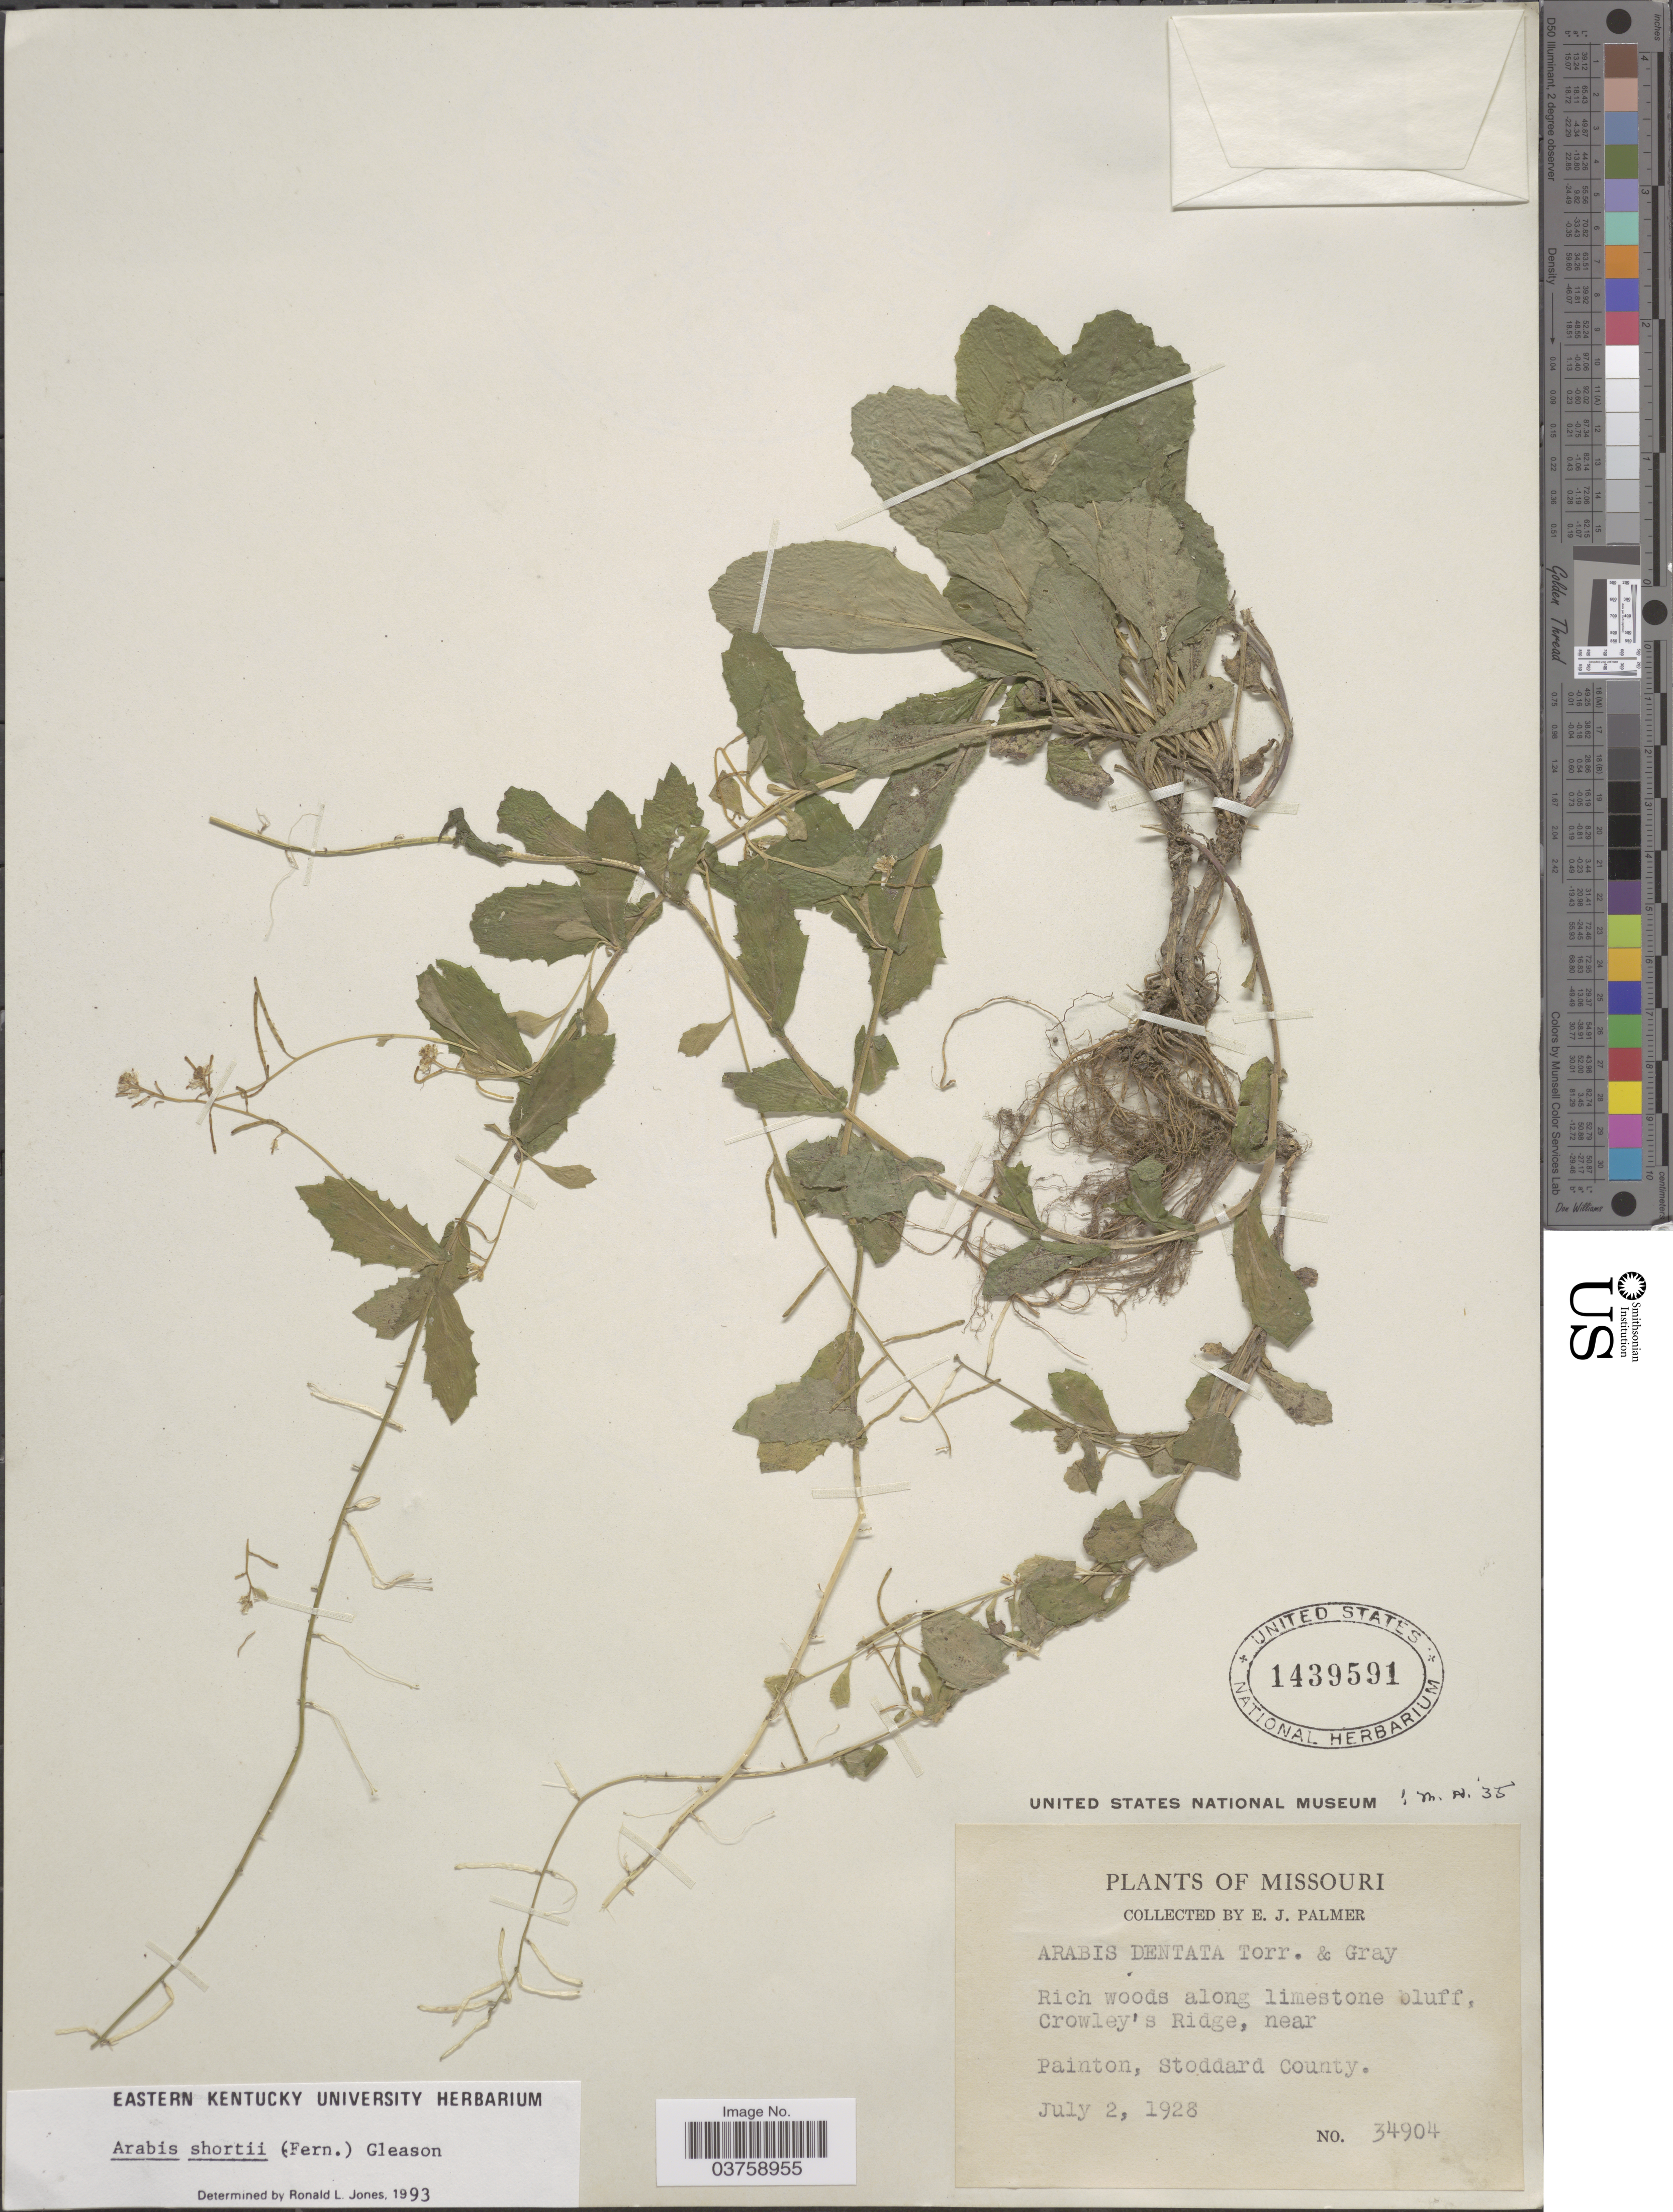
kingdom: Plantae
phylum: Tracheophyta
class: Magnoliopsida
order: Brassicales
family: Brassicaceae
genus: Arabis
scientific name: Arabis shortii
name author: (Fernald) Gleason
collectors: E. J. Palmer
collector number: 34904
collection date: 1928-07-02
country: United States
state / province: Missouri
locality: Rich woods along limestone bluff, Crowley's Ridge, near Painton, Stoddard County.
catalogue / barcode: US 1439591